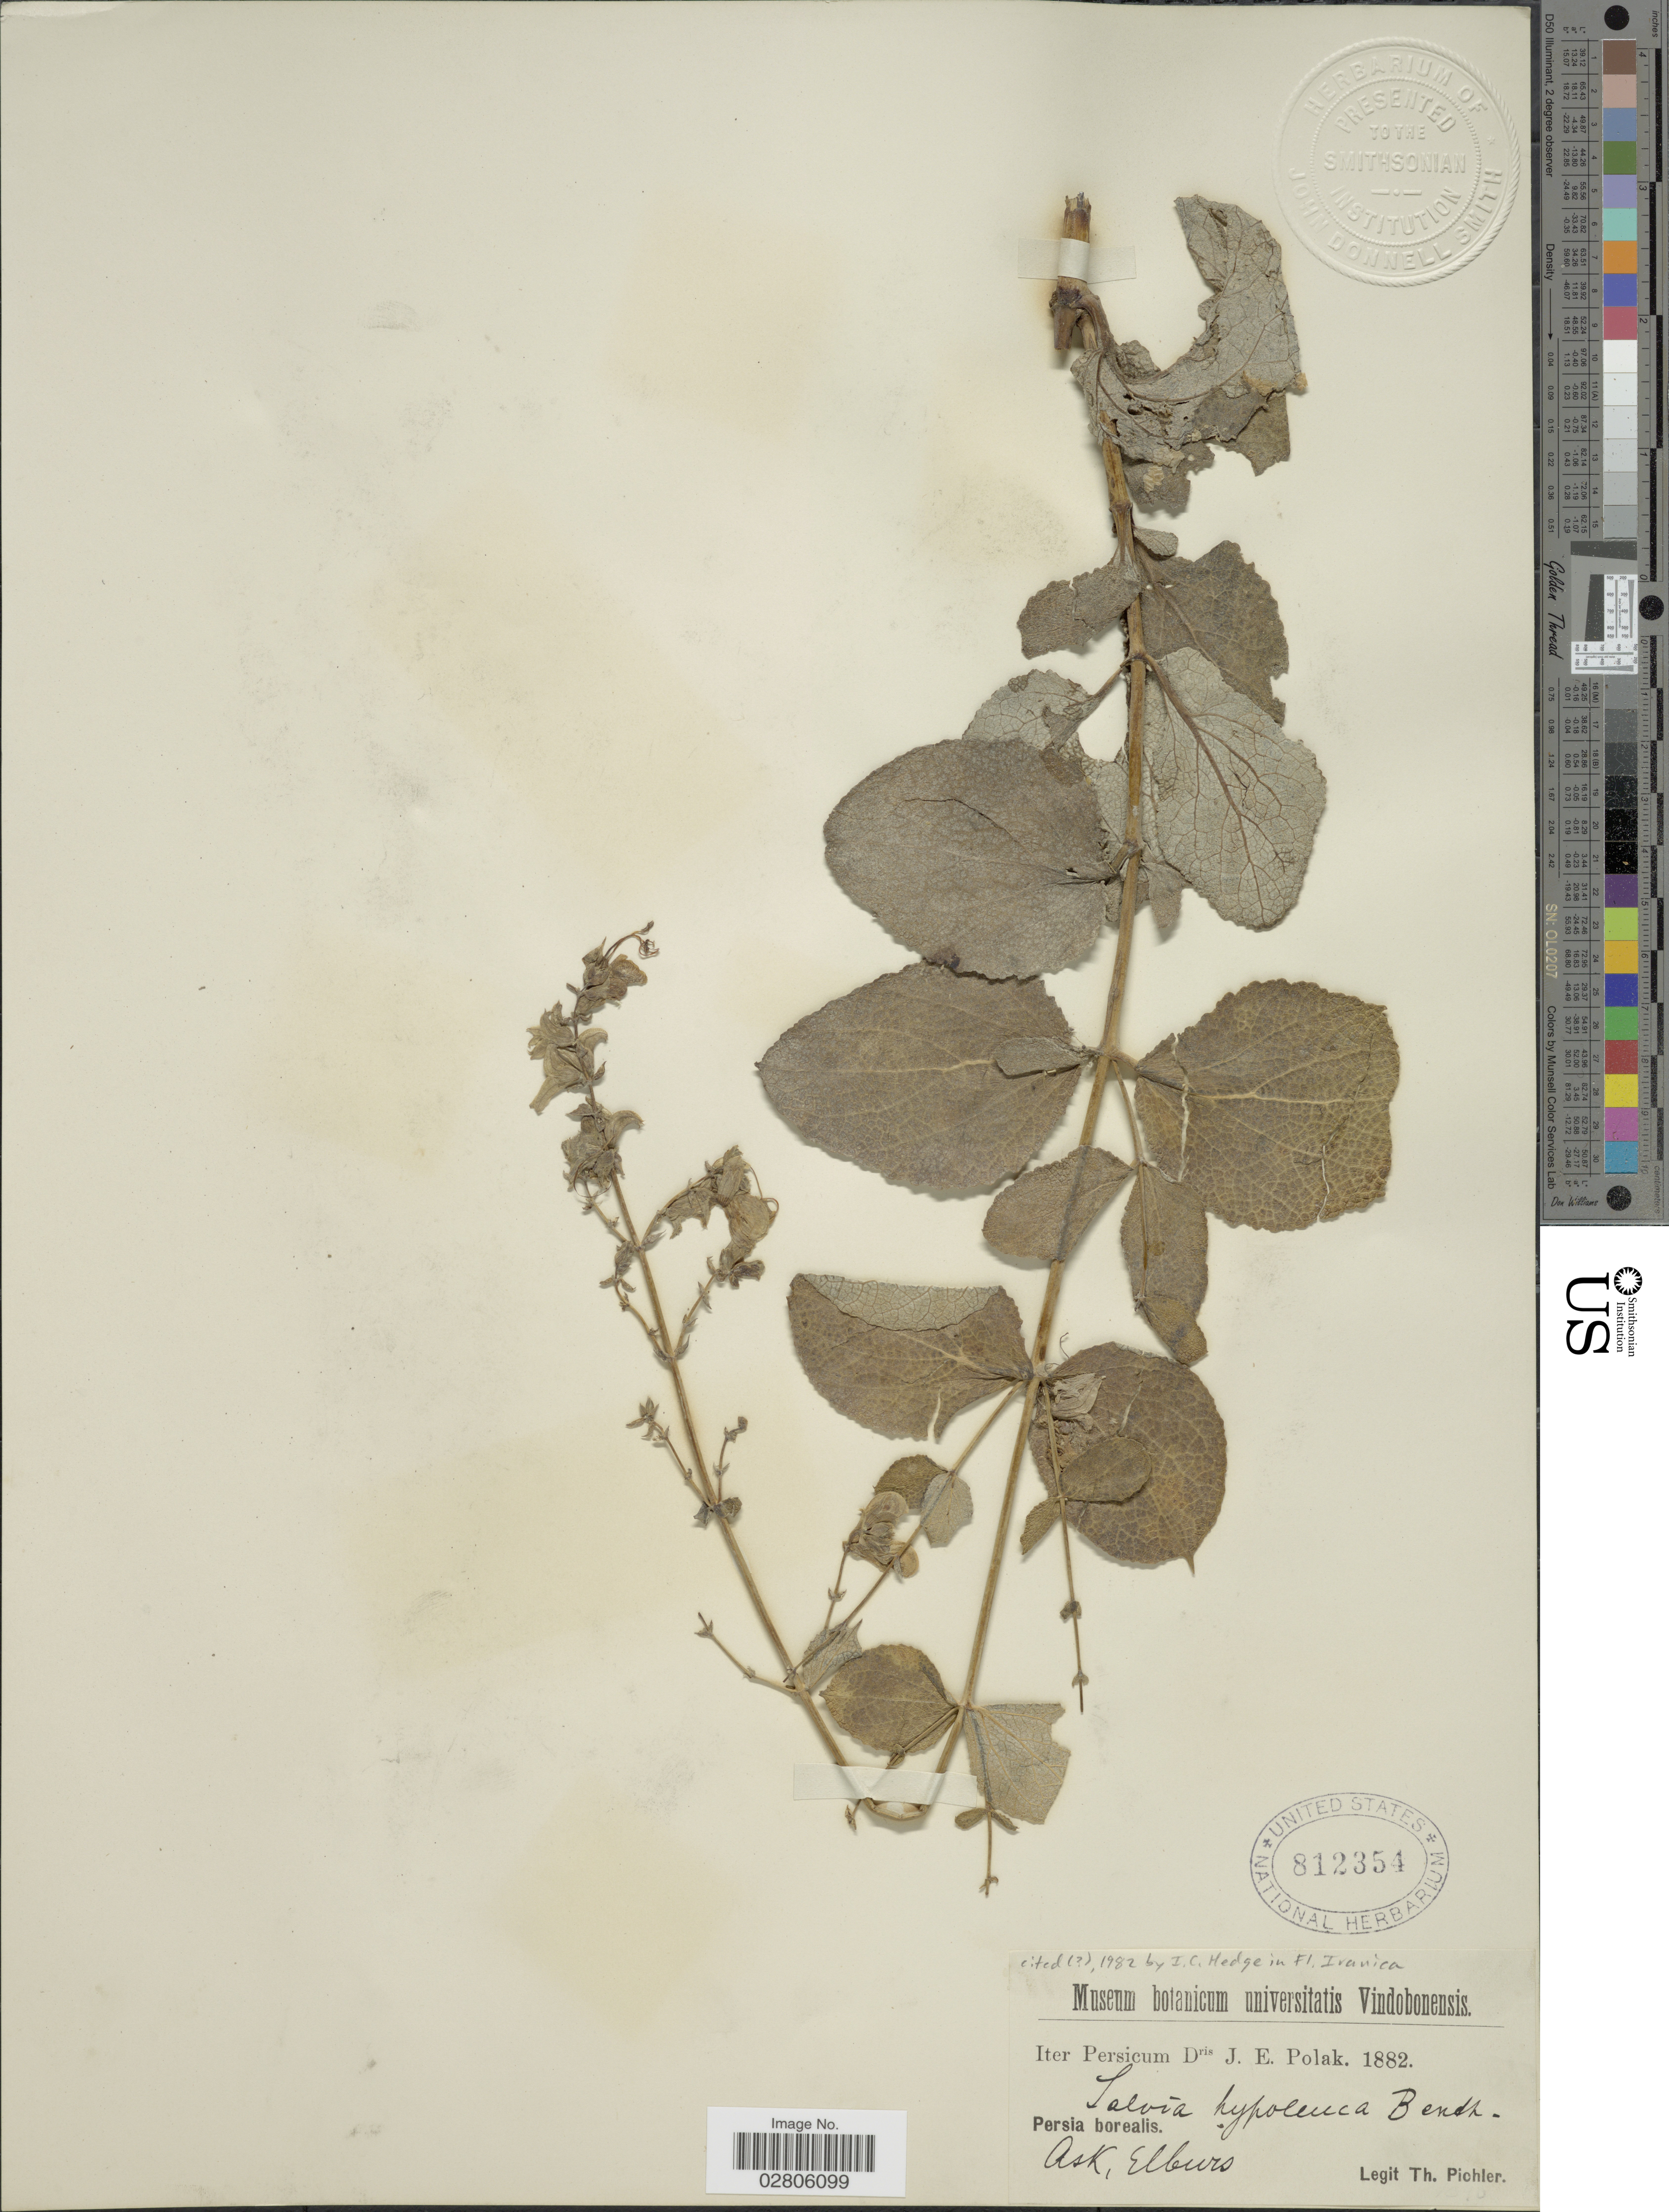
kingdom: Plantae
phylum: Tracheophyta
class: Magnoliopsida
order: Lamiales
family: Lamiaceae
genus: Salvia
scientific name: Salvia hypoleuca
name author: Benth.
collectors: T. Pichler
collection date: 1882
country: Iran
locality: Persia borealis, Ask, Elburs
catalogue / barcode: US 812354